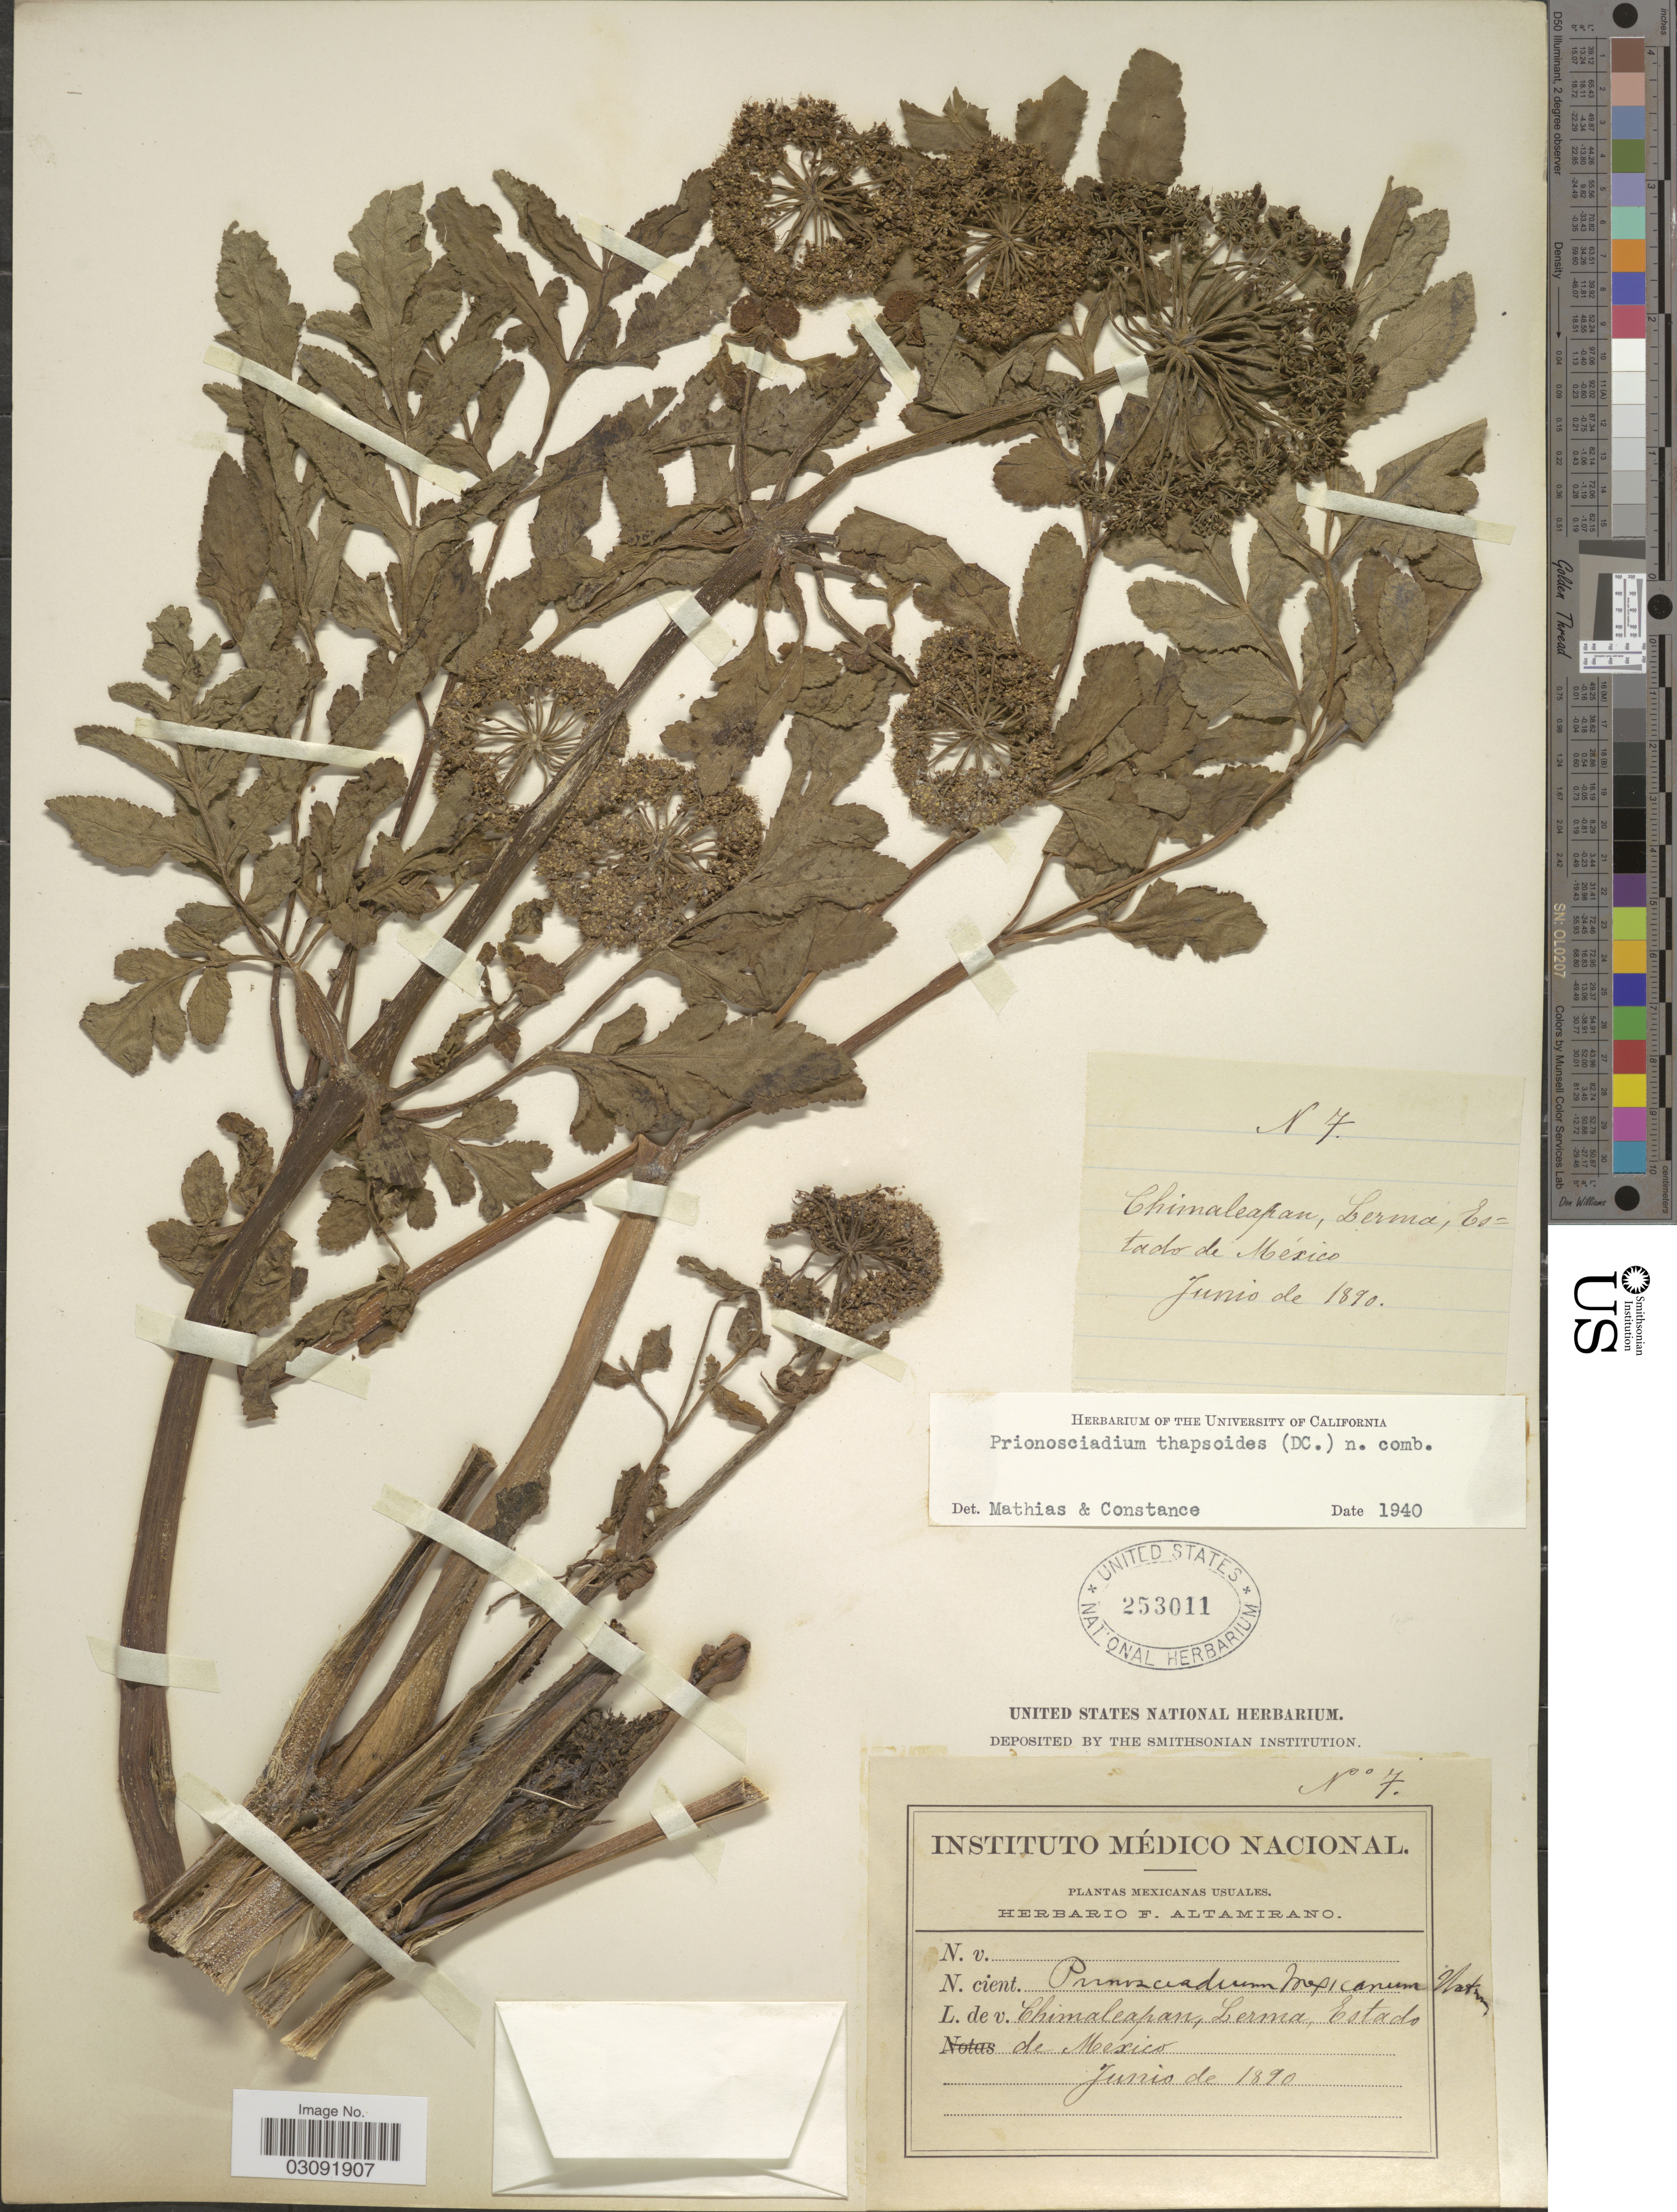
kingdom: Plantae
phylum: Tracheophyta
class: Magnoliopsida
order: Apiales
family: Apiaceae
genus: Prionosciadium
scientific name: Prionosciadium thapsoides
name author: (DC.)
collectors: Ex herb. F. Altamirano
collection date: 1890-06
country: Mexico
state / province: México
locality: Chimaleapan, Lerma.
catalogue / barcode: US 253011